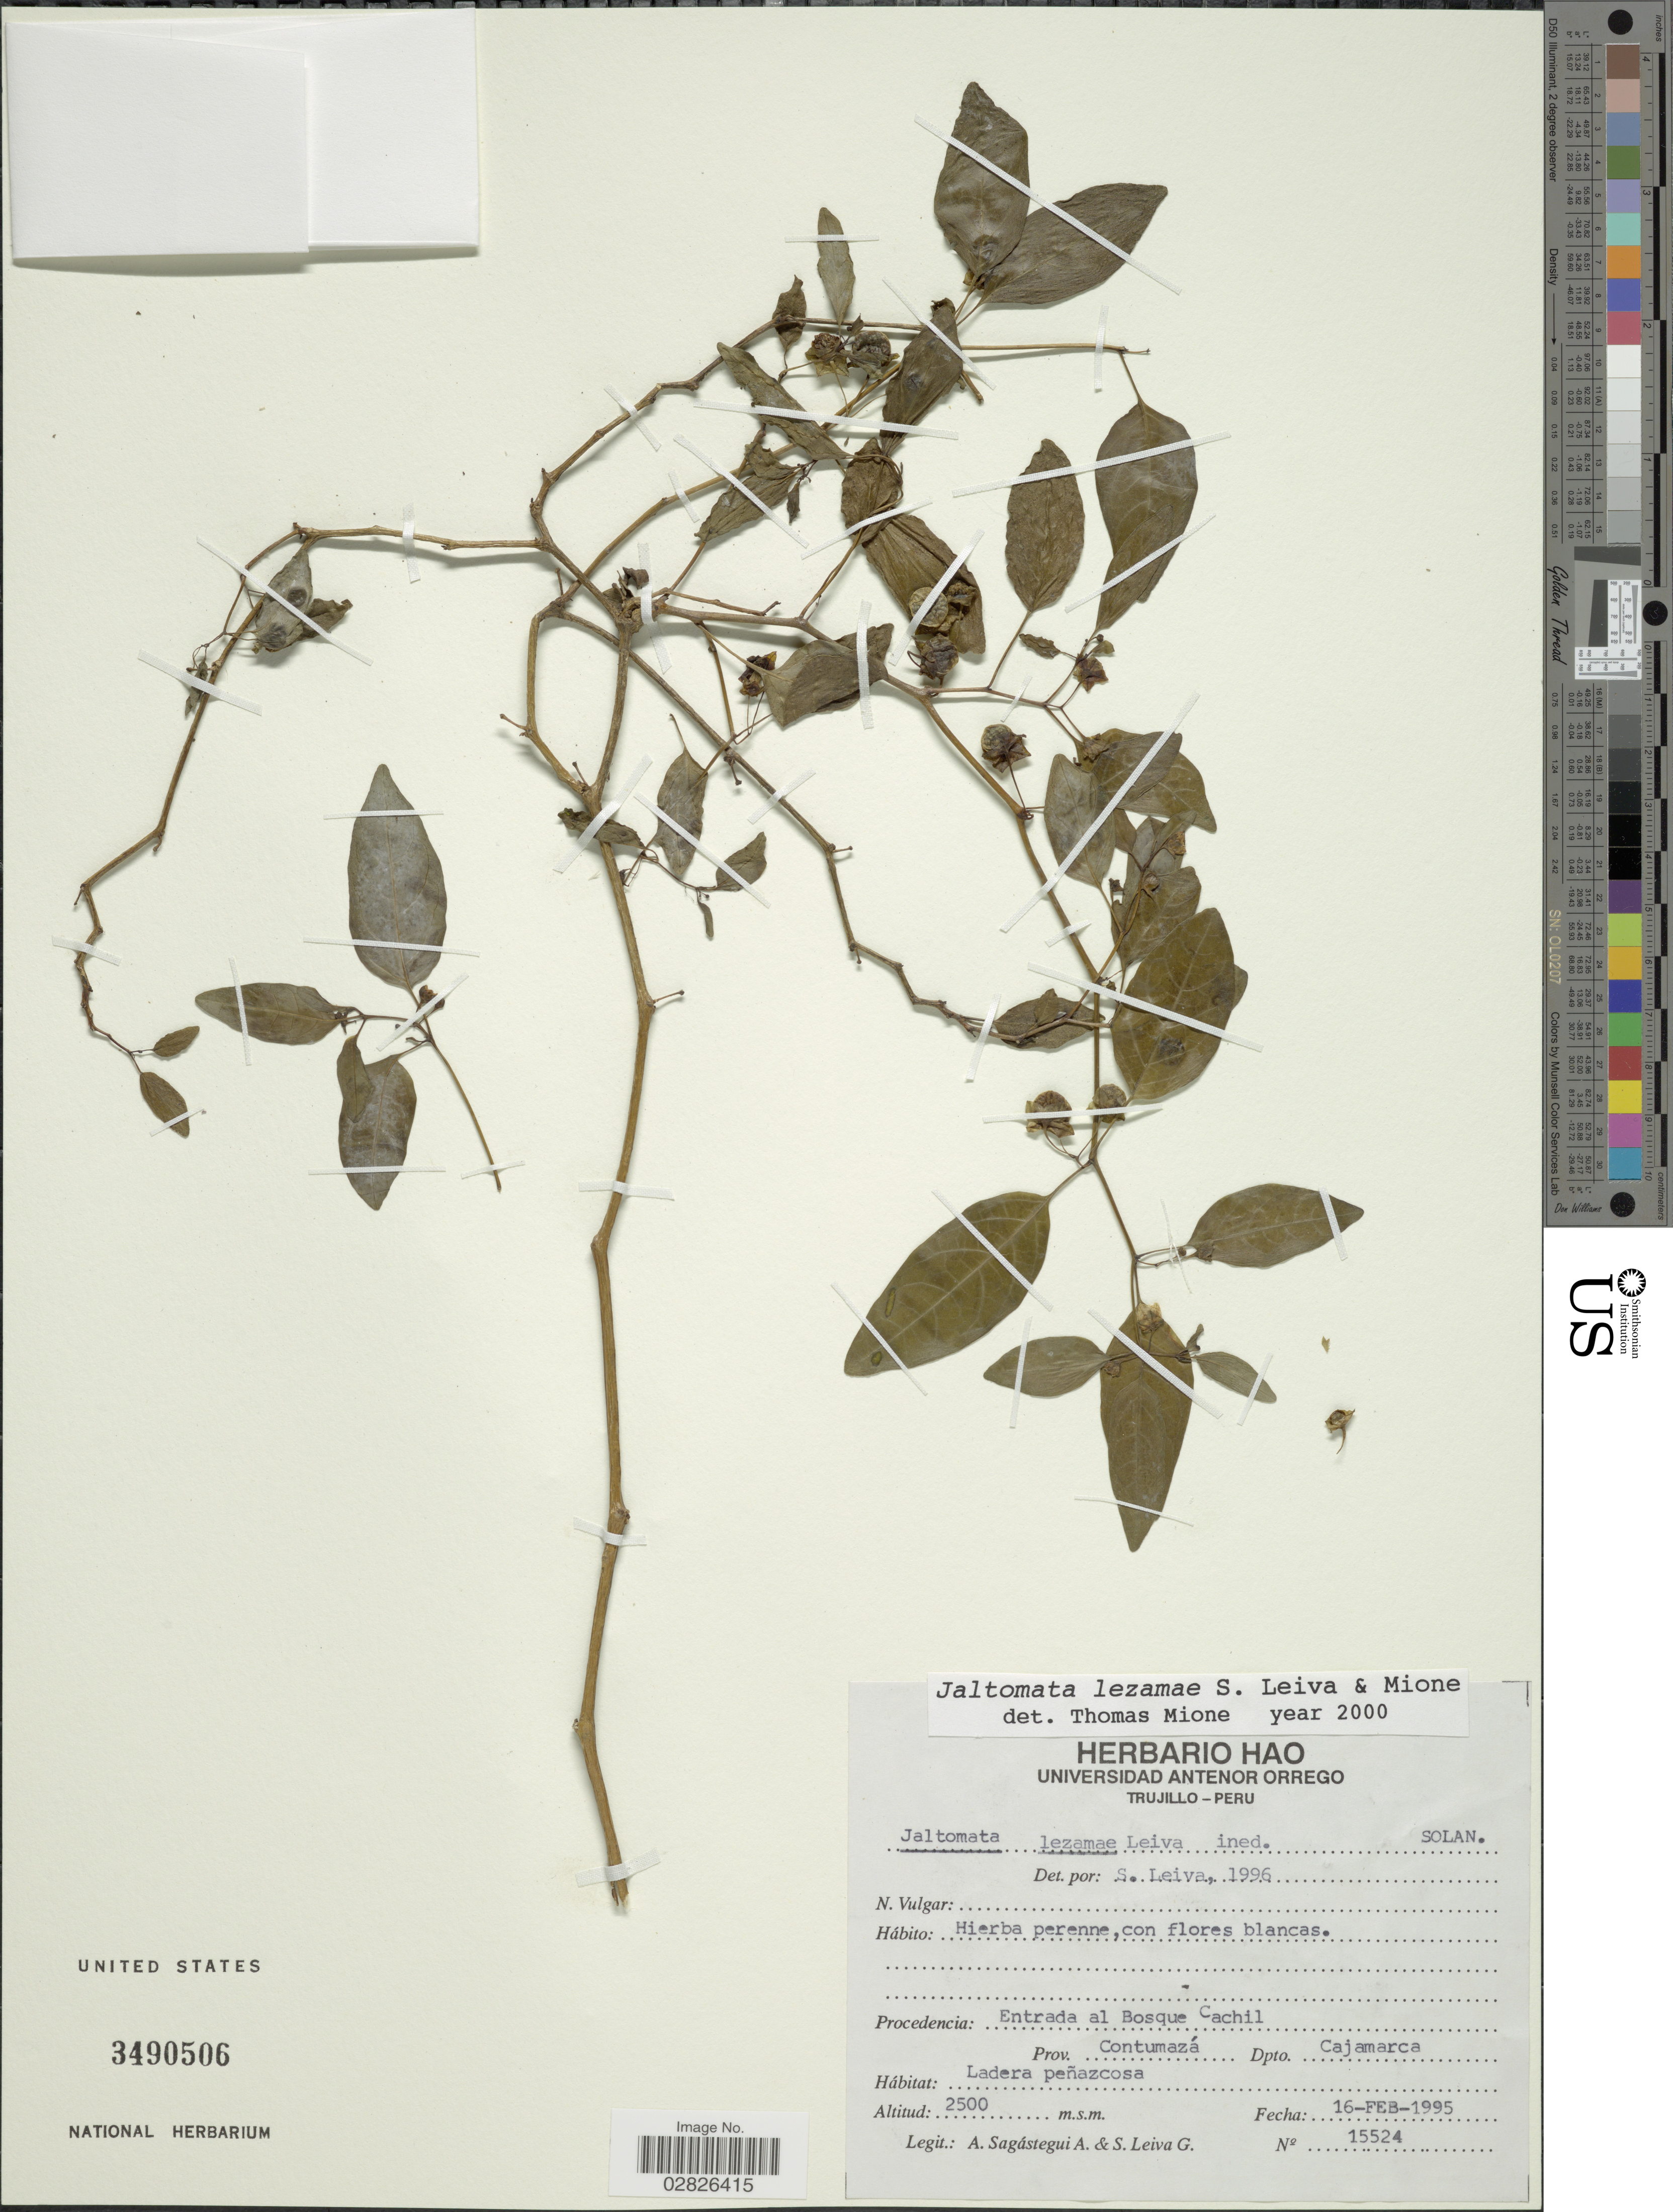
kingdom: Plantae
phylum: Tracheophyta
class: Magnoliopsida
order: Solanales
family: Solanaceae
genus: Jaltomata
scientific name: Jaltomata lezamae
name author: S. Leiva & Mione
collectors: A. Sagástegui A. & S. Leiva G.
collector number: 15524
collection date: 1995-02-16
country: Peru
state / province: Cajamarca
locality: Procendecia Entrada al Bosque Cachil, Prov. Contumazá, Dpto. Cajamarca.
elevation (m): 2500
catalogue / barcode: US 3490506